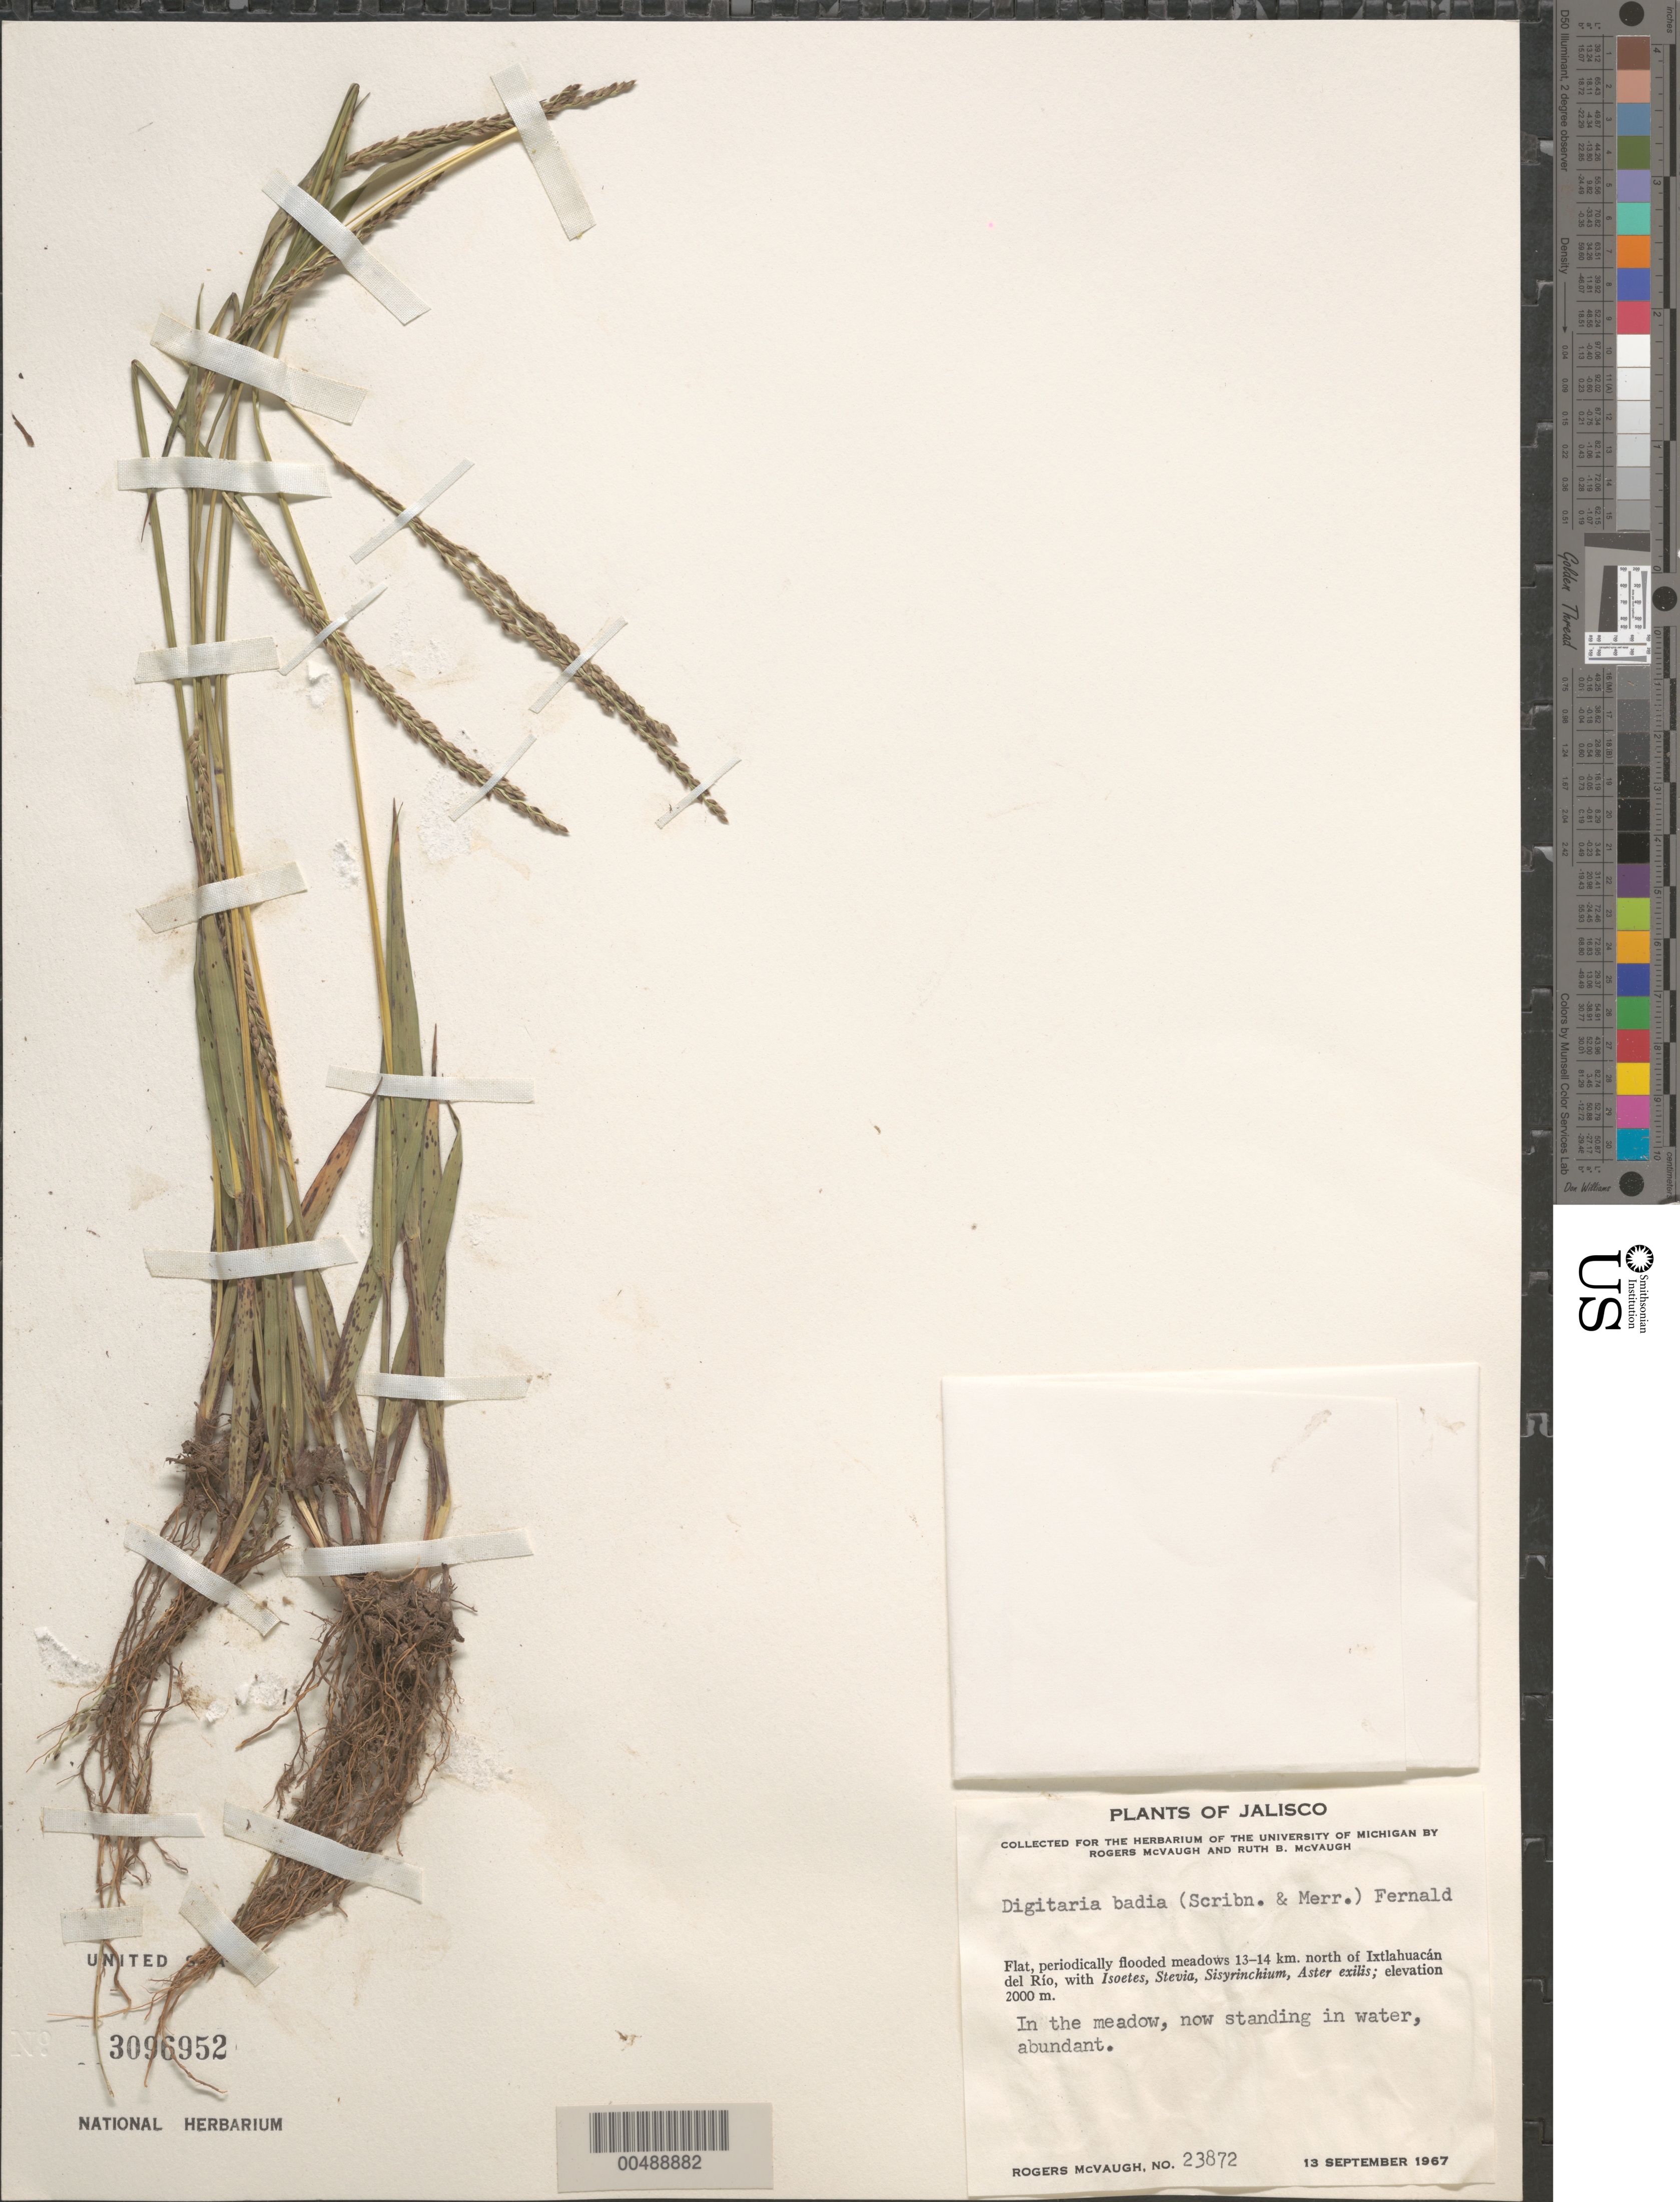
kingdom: Plantae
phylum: Tracheophyta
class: Liliopsida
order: Poales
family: Poaceae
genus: Digitaria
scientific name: Digitaria badia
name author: (Scribn. & Merr.) Fernald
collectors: R. McVaugh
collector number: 23872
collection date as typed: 13 Sep 1967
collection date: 1967-09-13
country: Mexico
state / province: Jalisco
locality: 13-14 km N of Ixtlahuacán del Río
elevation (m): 2000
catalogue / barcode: US 3096952